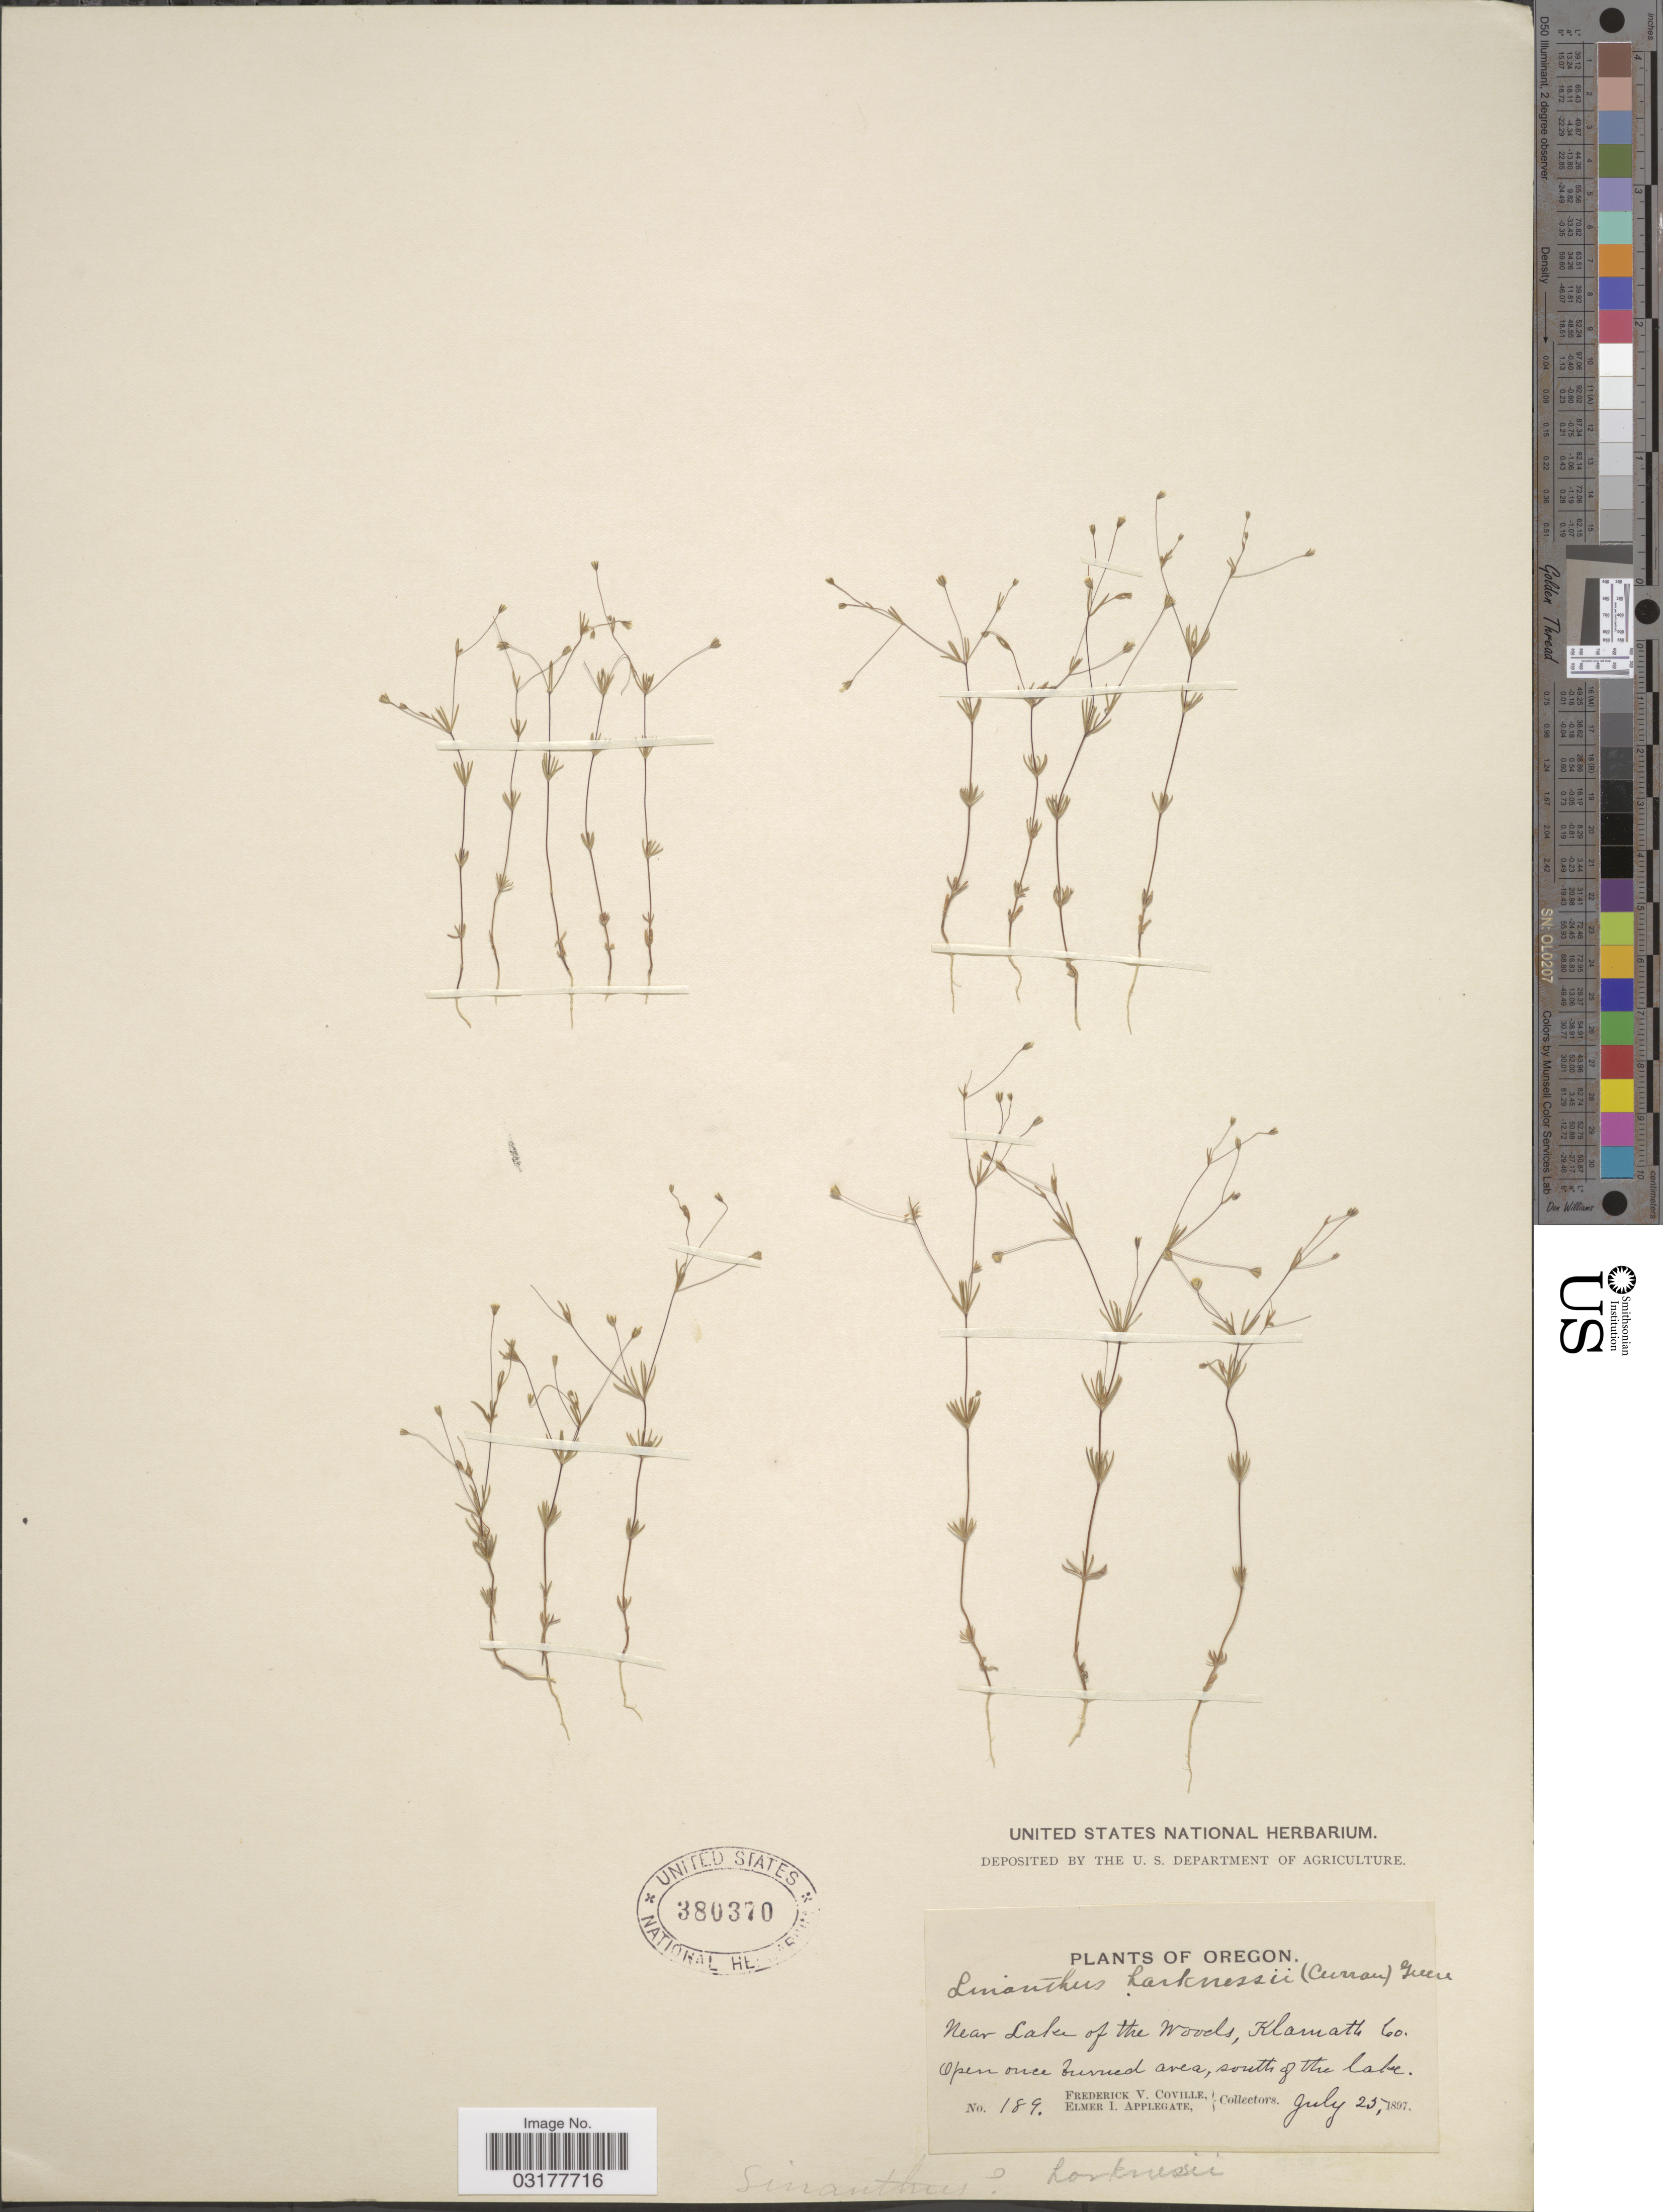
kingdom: Plantae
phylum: Tracheophyta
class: Magnoliopsida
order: Ericales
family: Polemoniaceae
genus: Leptosiphon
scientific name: Leptosiphon harknessii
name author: (Curran) J.M. Porter & L.A. Johnson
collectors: F. V. Coville & E. I. Applegate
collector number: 189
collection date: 1897-07-25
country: United States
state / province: Oregon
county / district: Klamath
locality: Near Lake of the Woods, Klamath Co. Open once burned area, south of the lake.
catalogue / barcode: US 380370